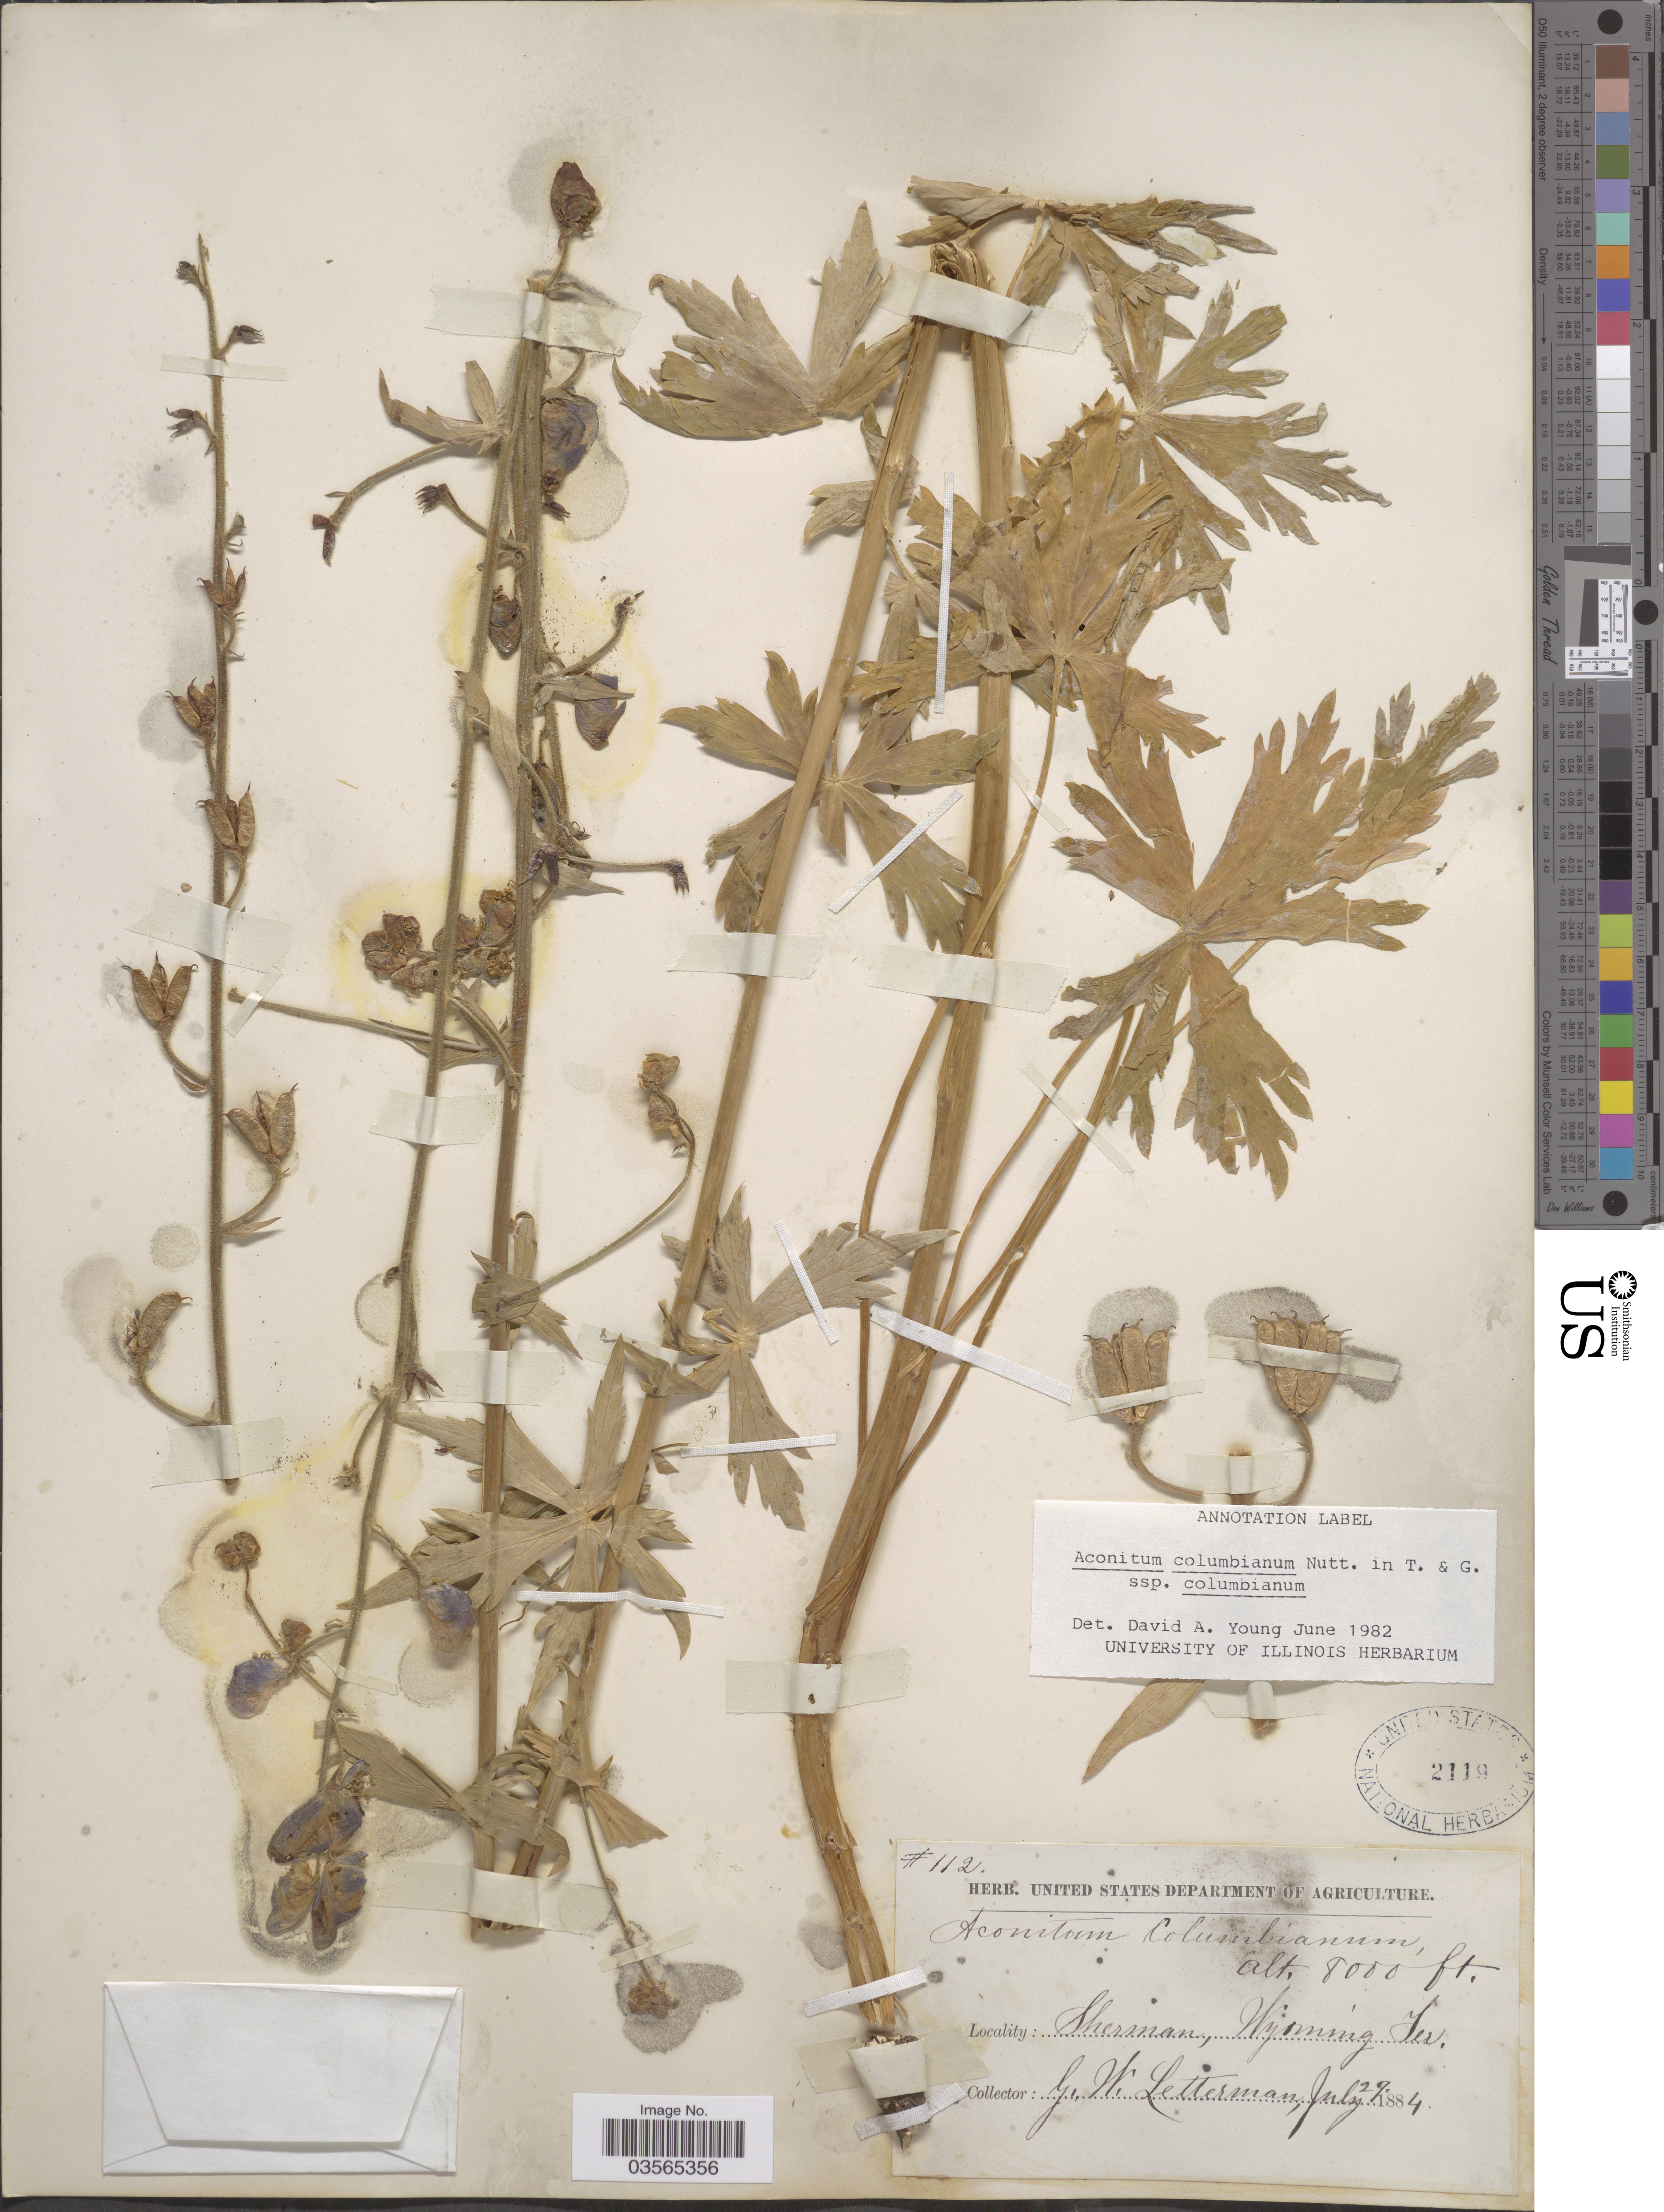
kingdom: Plantae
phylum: Tracheophyta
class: Magnoliopsida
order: Ranunculales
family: Ranunculaceae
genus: Aconitum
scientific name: Aconitum columbianum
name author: Nutt.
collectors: G. W. Letterman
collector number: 112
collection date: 1884-07-29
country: United States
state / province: Wyoming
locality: Sherman.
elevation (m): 2438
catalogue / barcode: US 2119